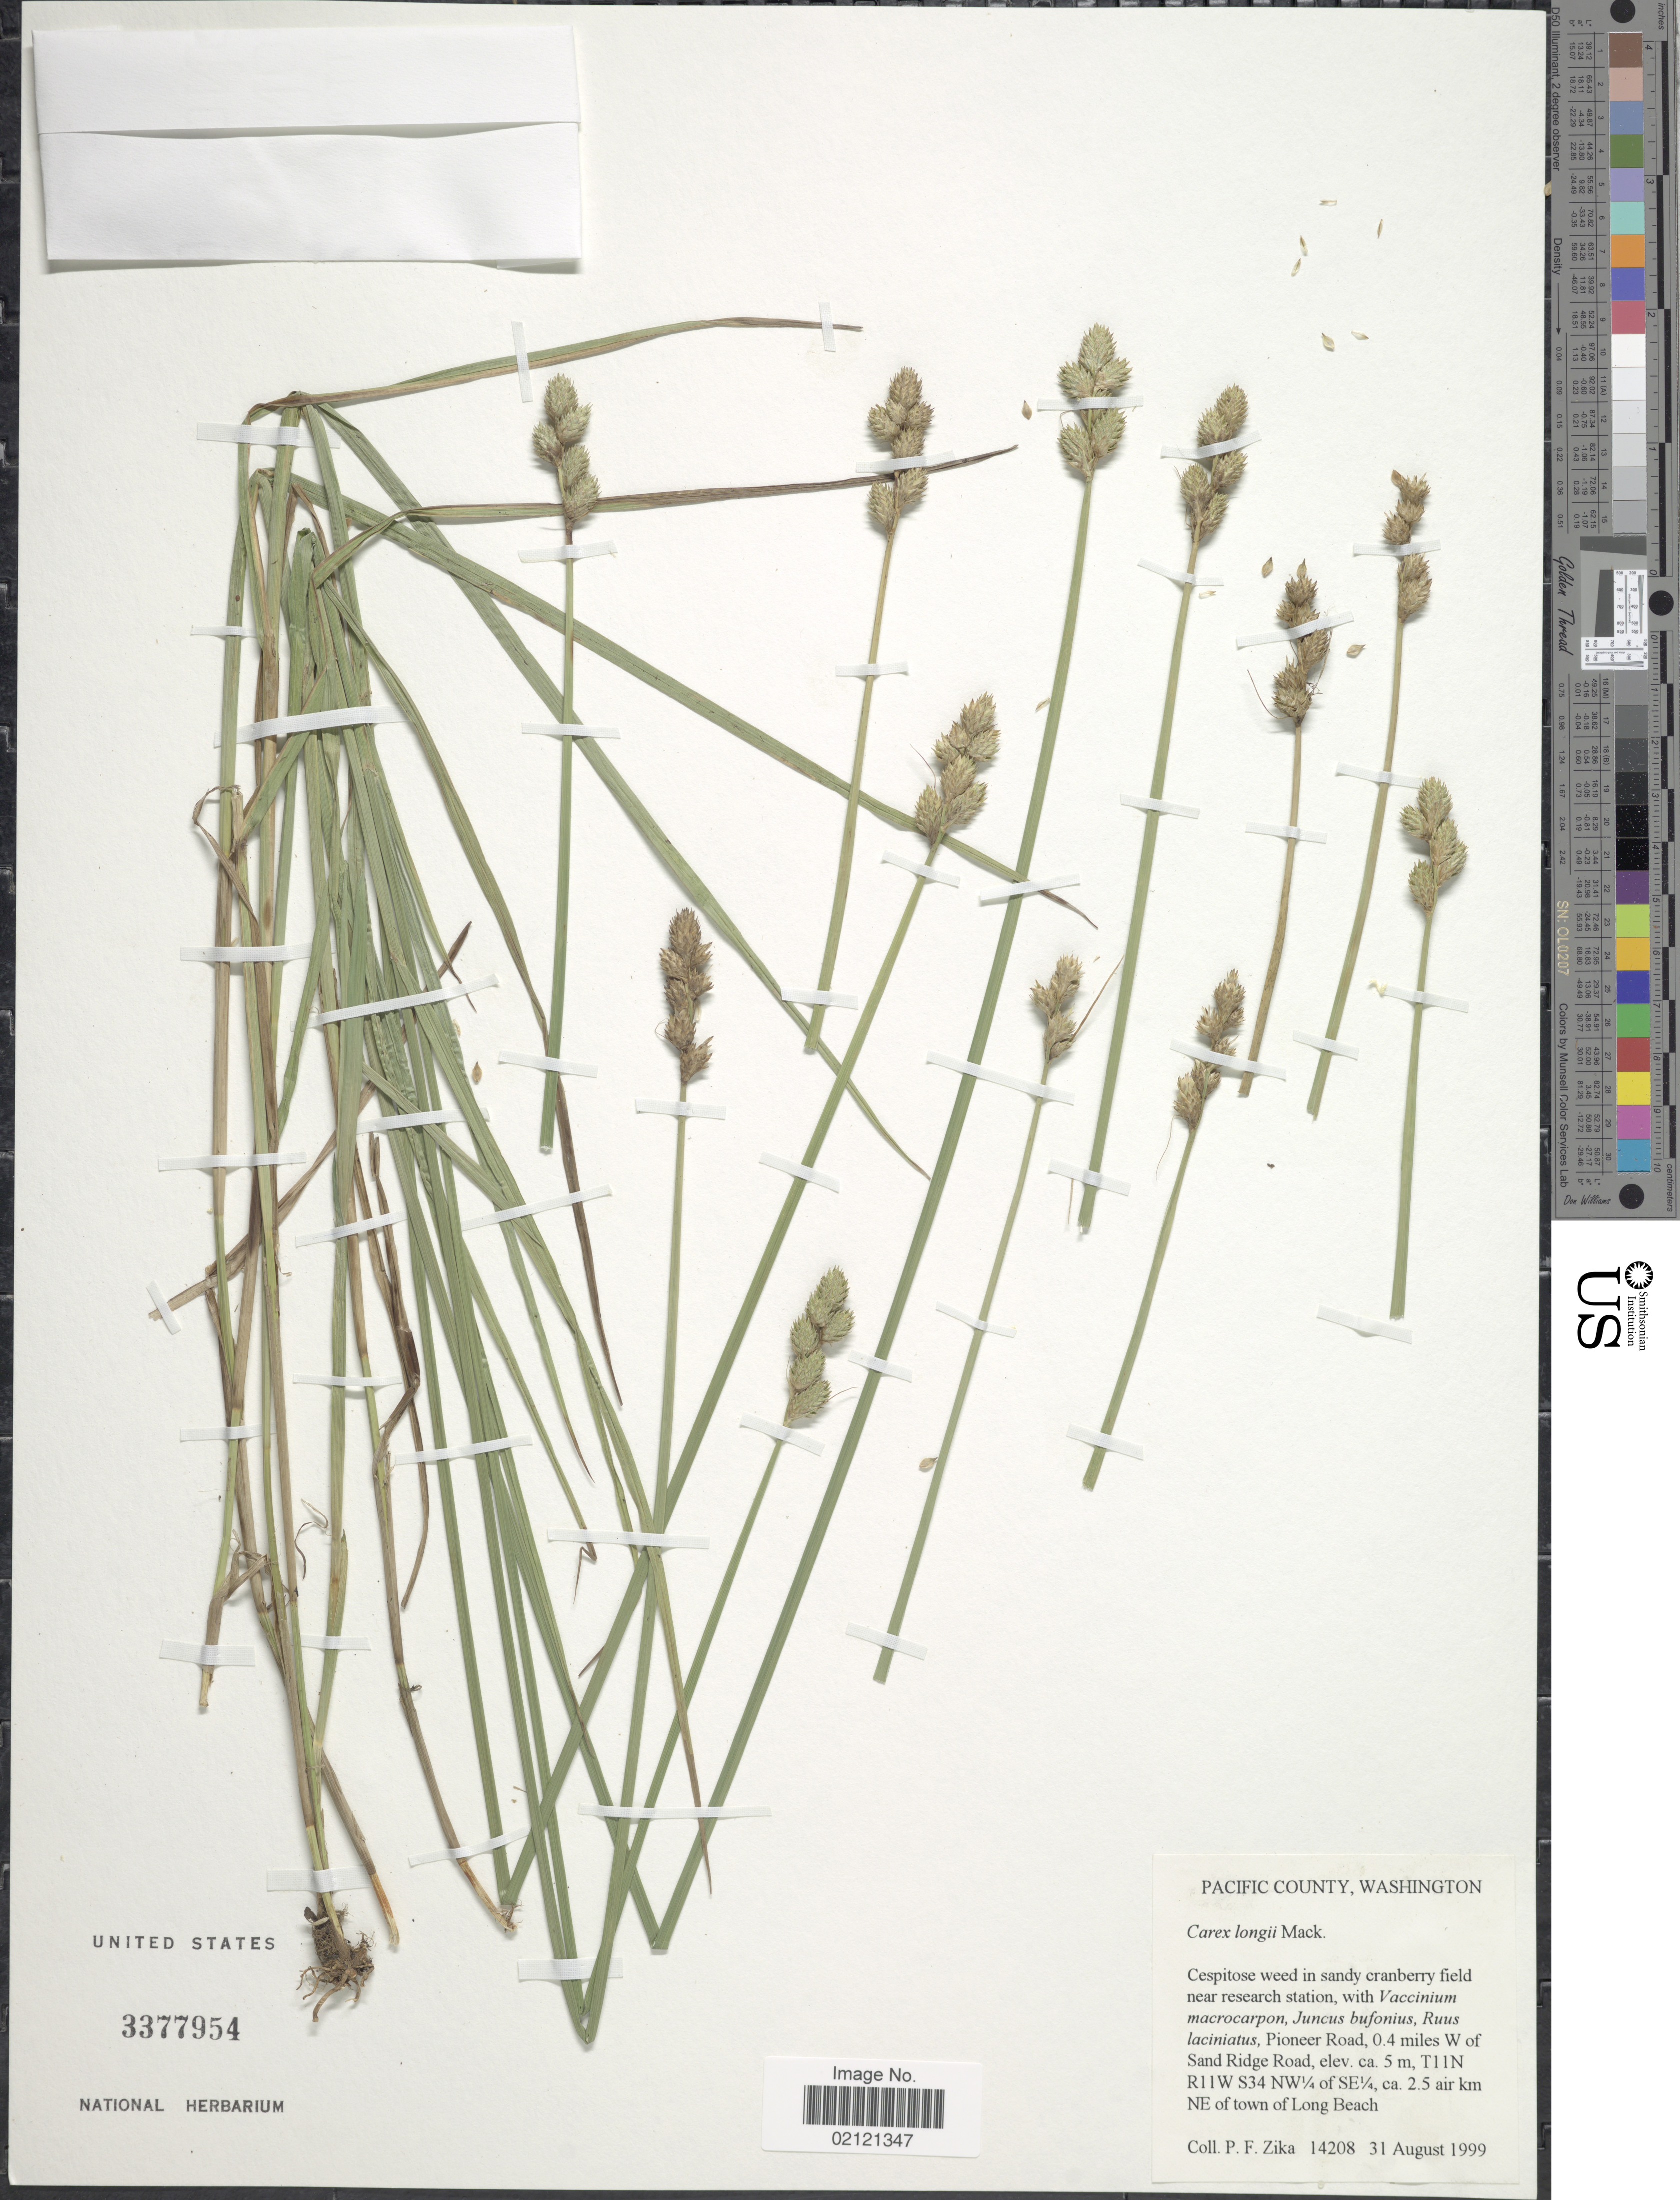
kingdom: Plantae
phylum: Tracheophyta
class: Liliopsida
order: Poales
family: Cyperaceae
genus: Carex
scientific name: Carex longii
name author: Mack.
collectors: P. F. Zika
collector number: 14208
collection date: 1999-08-31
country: United States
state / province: Washington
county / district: Pacific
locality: Pacific County, Pioneer Road, 0.4 miles W of Sand Ridge Road, T11N R11W S34 NW¼, ca. 2.5 air km NE of town of Long Beach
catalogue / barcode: US 3377954